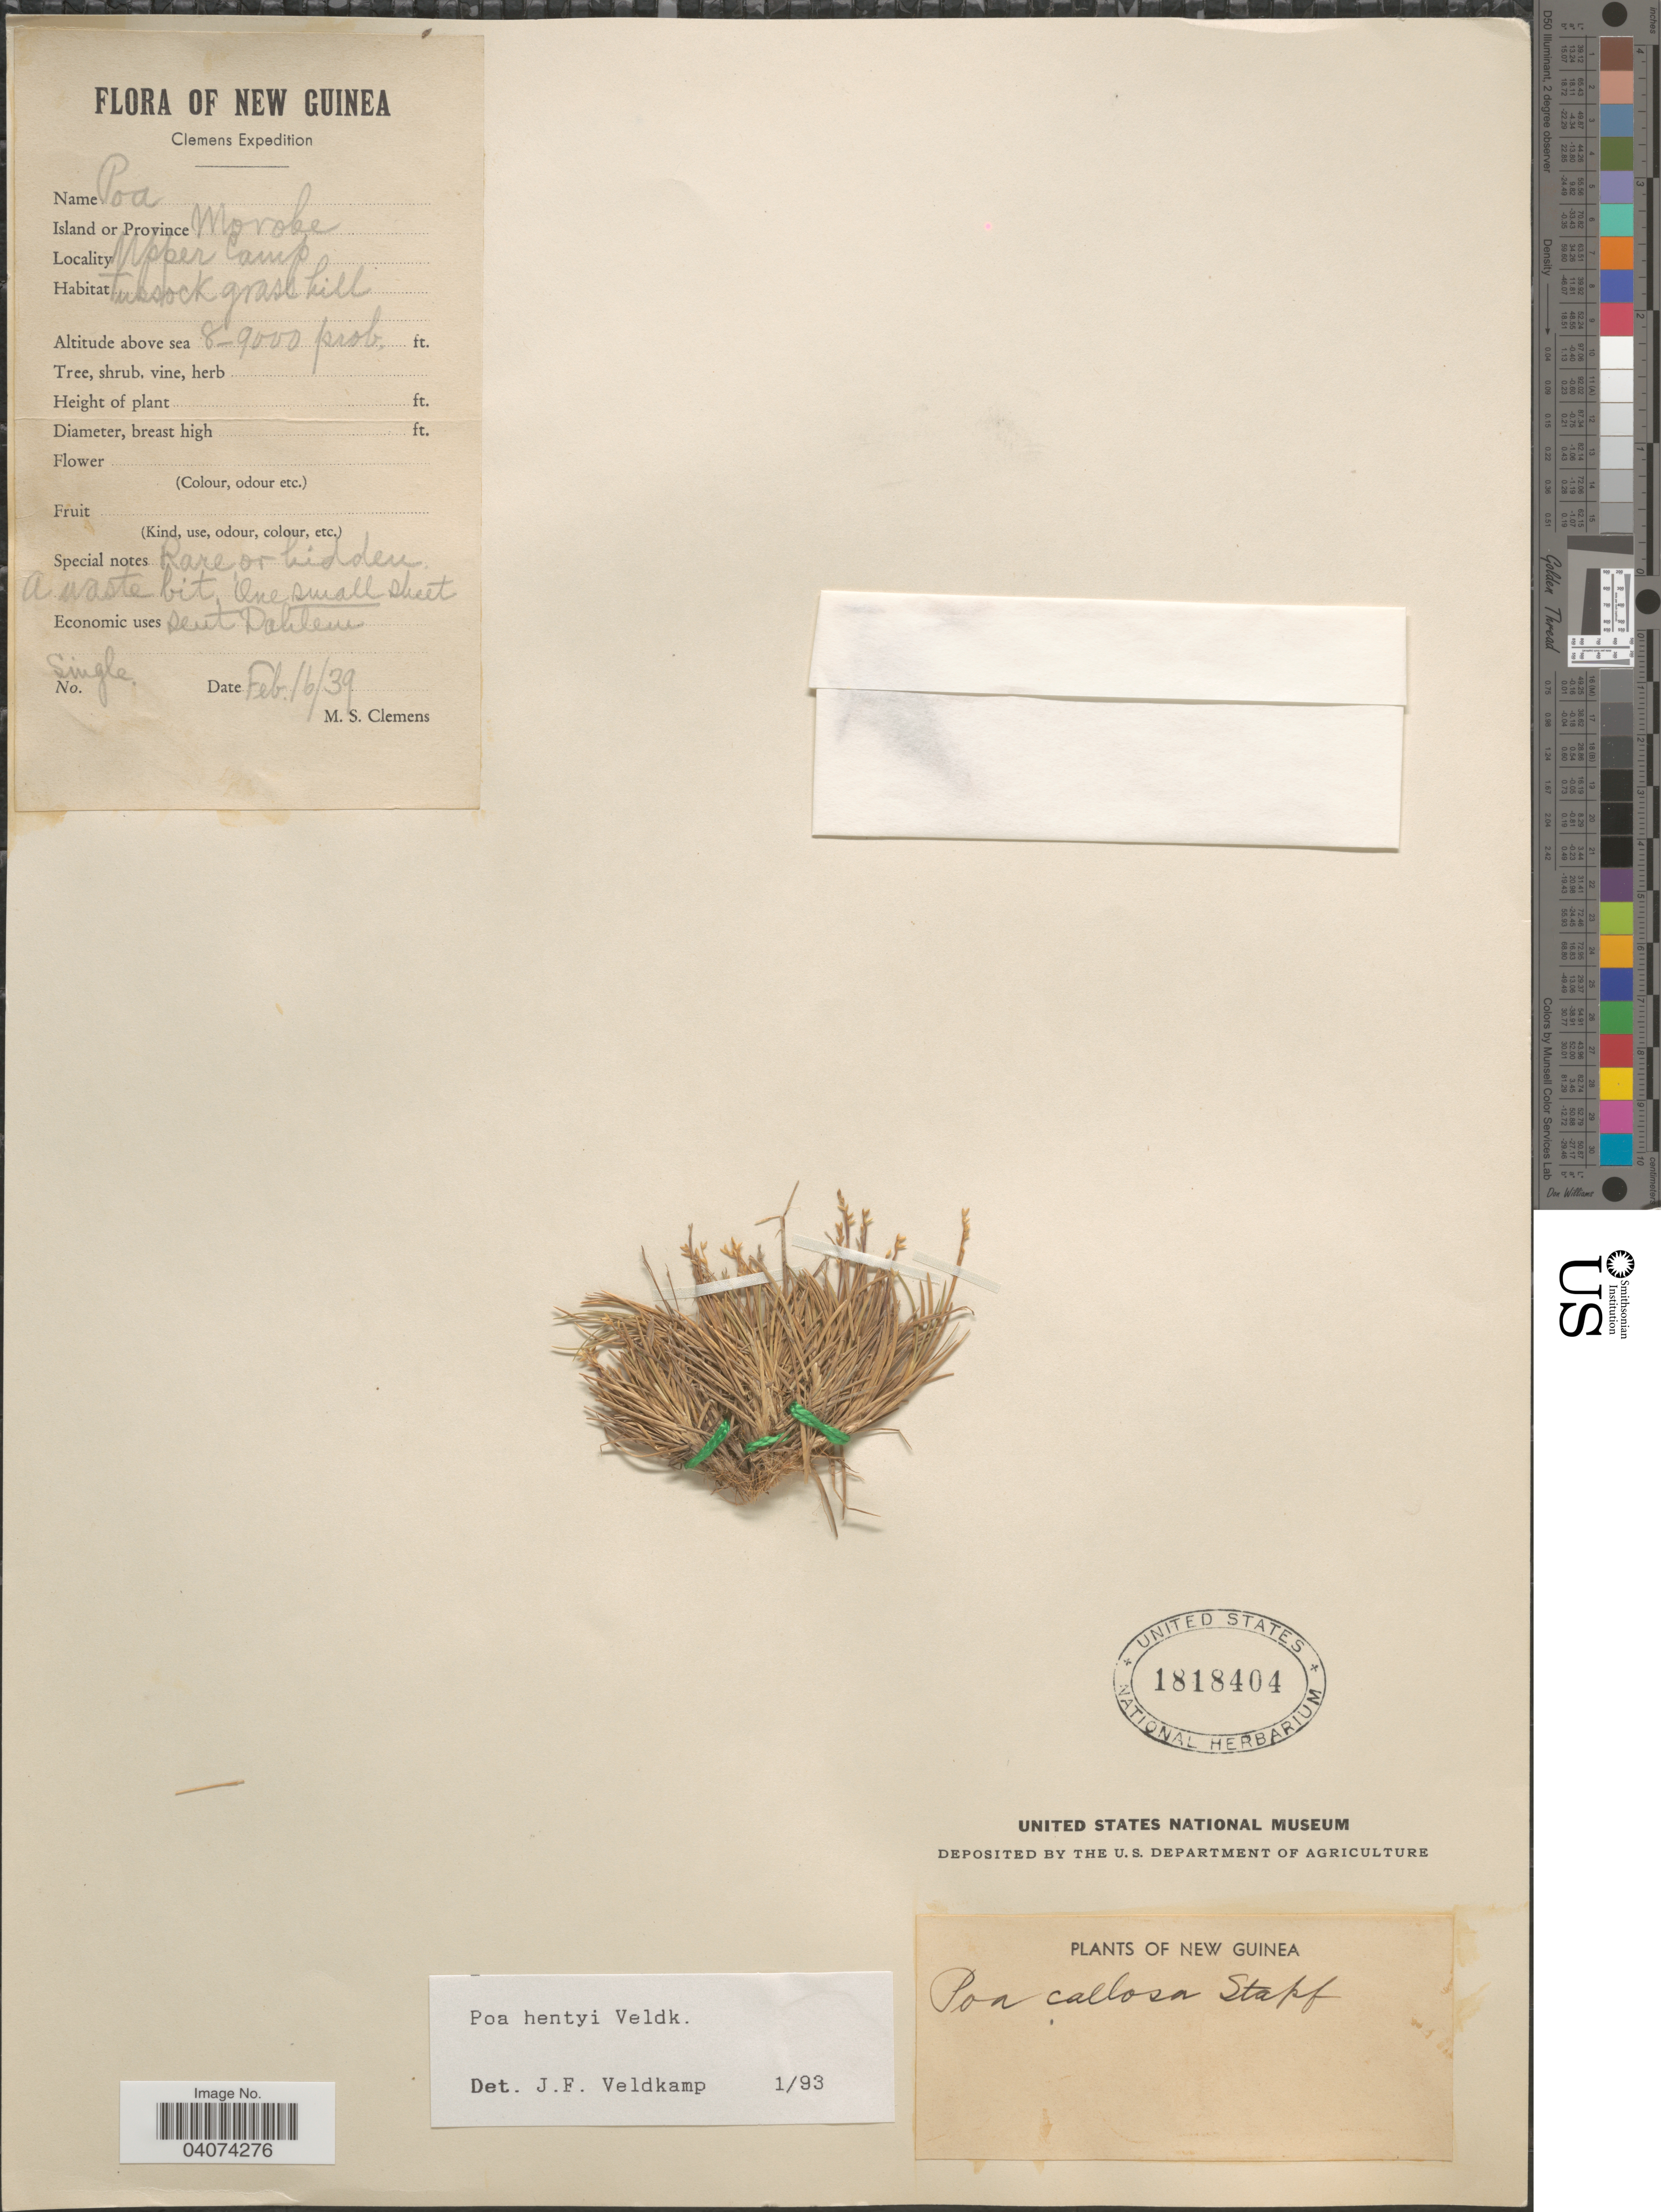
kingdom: Plantae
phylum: Tracheophyta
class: Liliopsida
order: Poales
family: Poaceae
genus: Poa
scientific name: Poa hentyi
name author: Veldkamp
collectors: M. S. Clemens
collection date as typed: Transcribed d/m/y: 6/2/39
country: Papua New Guinea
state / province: Morobe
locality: Clemens Expedition. Island or Province Morobe. Upper Camp. New Guinea.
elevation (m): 2438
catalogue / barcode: US 1818404